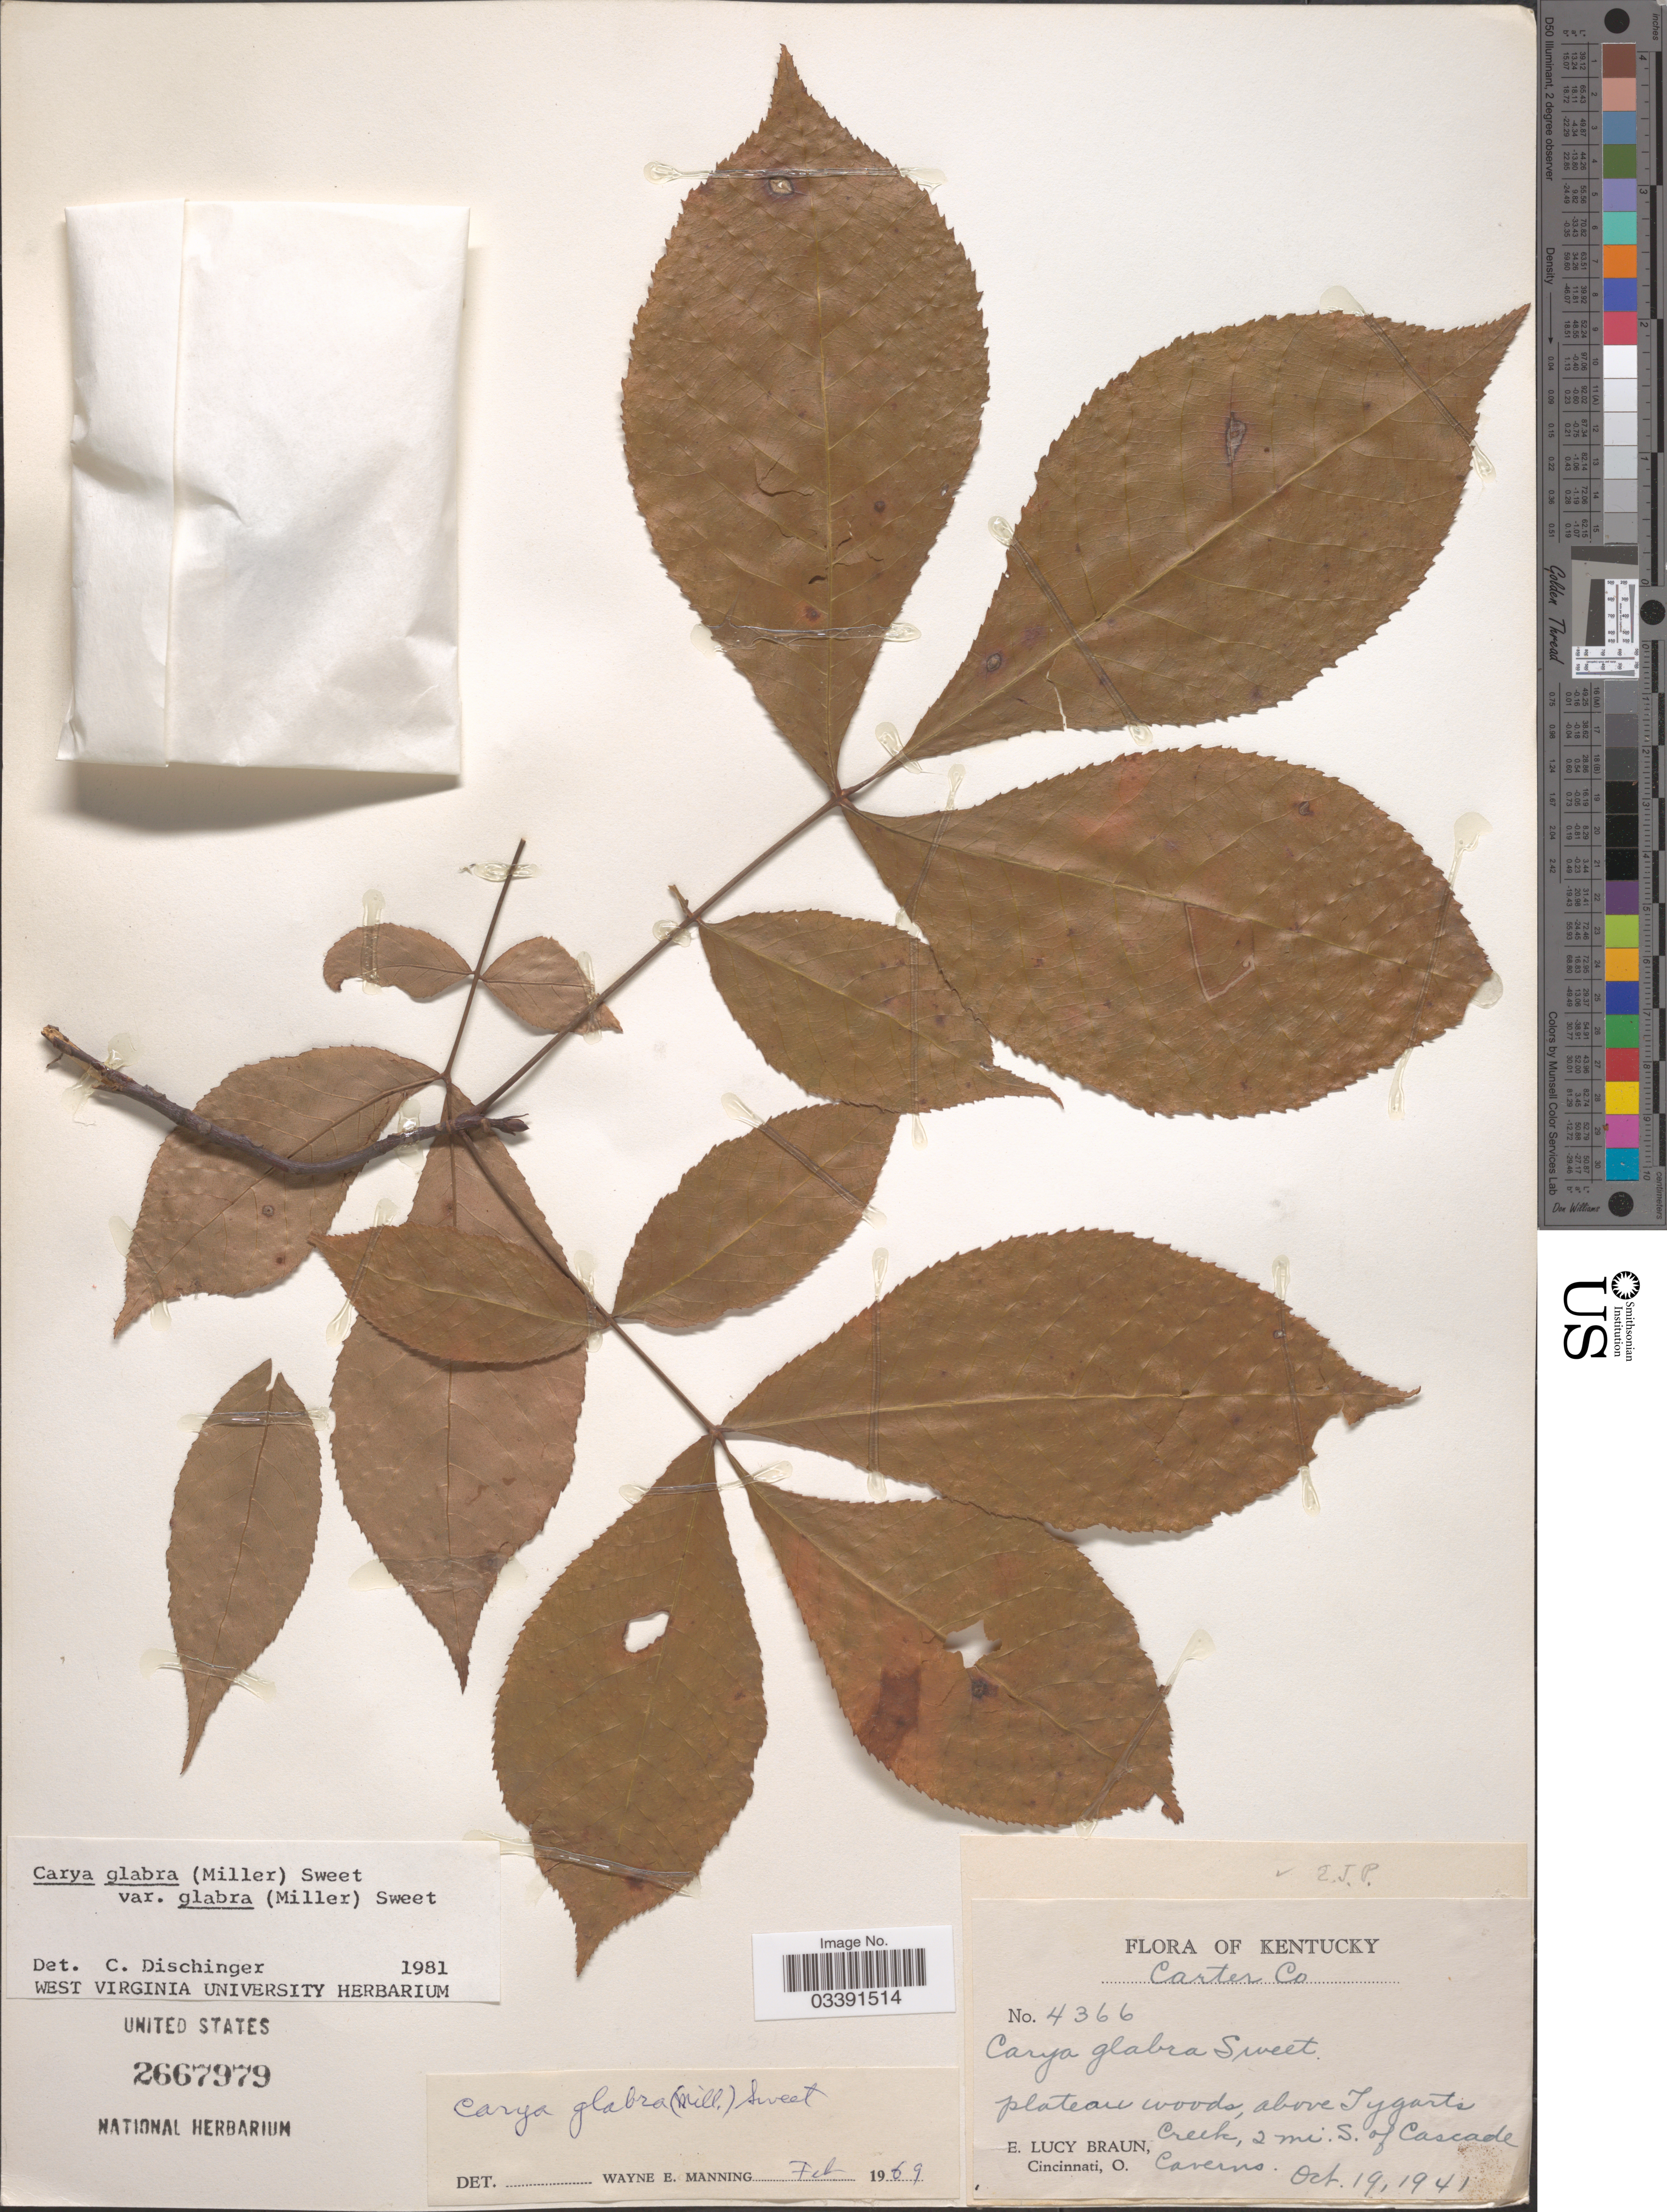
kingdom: Plantae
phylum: Tracheophyta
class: Magnoliopsida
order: Fagales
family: Juglandaceae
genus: Carya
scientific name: Carya glabra var. glabra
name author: (Mill.) Sweet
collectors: E. L. Braun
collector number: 4366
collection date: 1941-10-19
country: United States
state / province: Kentucky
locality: Carter Co. Above Tygarts Creek, 2 mi. S. of Cascade Caverns.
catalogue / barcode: US 2667979